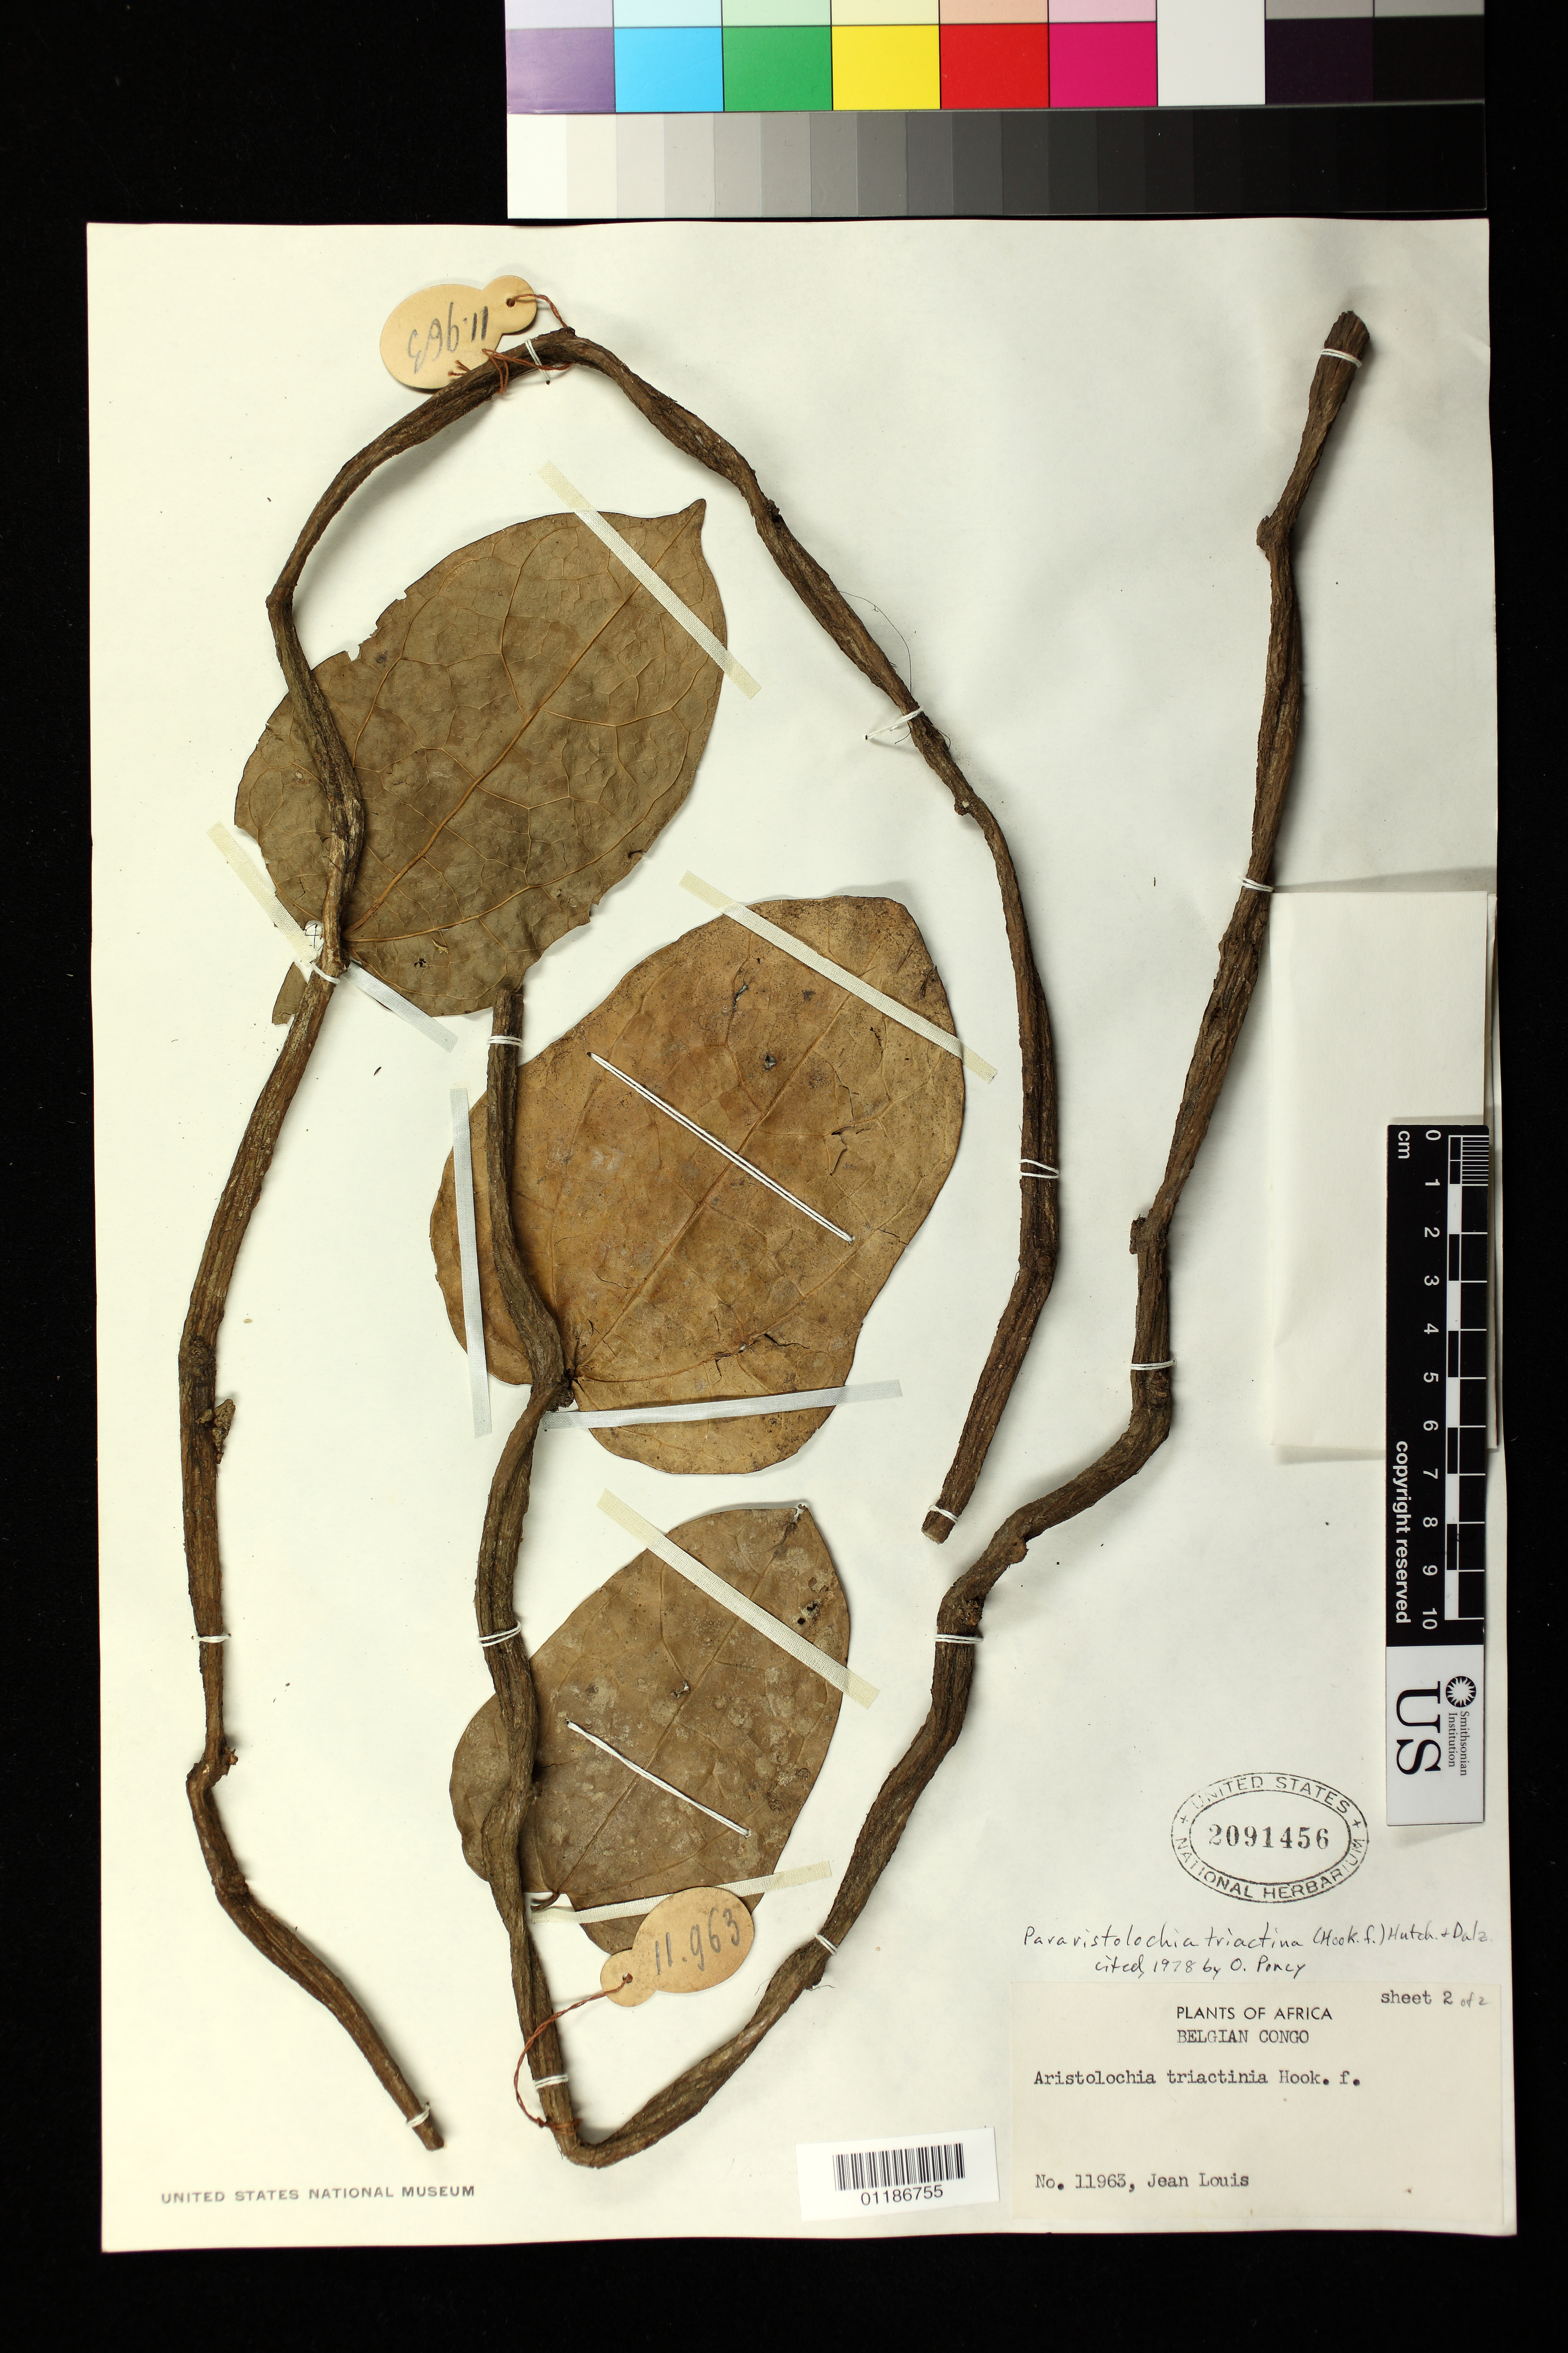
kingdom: Plantae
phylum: Tracheophyta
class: Magnoliopsida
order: Piperales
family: Aristolochiaceae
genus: Pararistolochia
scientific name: Pararistolochia promissa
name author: (Mast.) Keay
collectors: J. Louis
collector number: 11963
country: Congo, Democratic Republic of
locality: (Democratic Republic of Congo)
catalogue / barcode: US 2091456